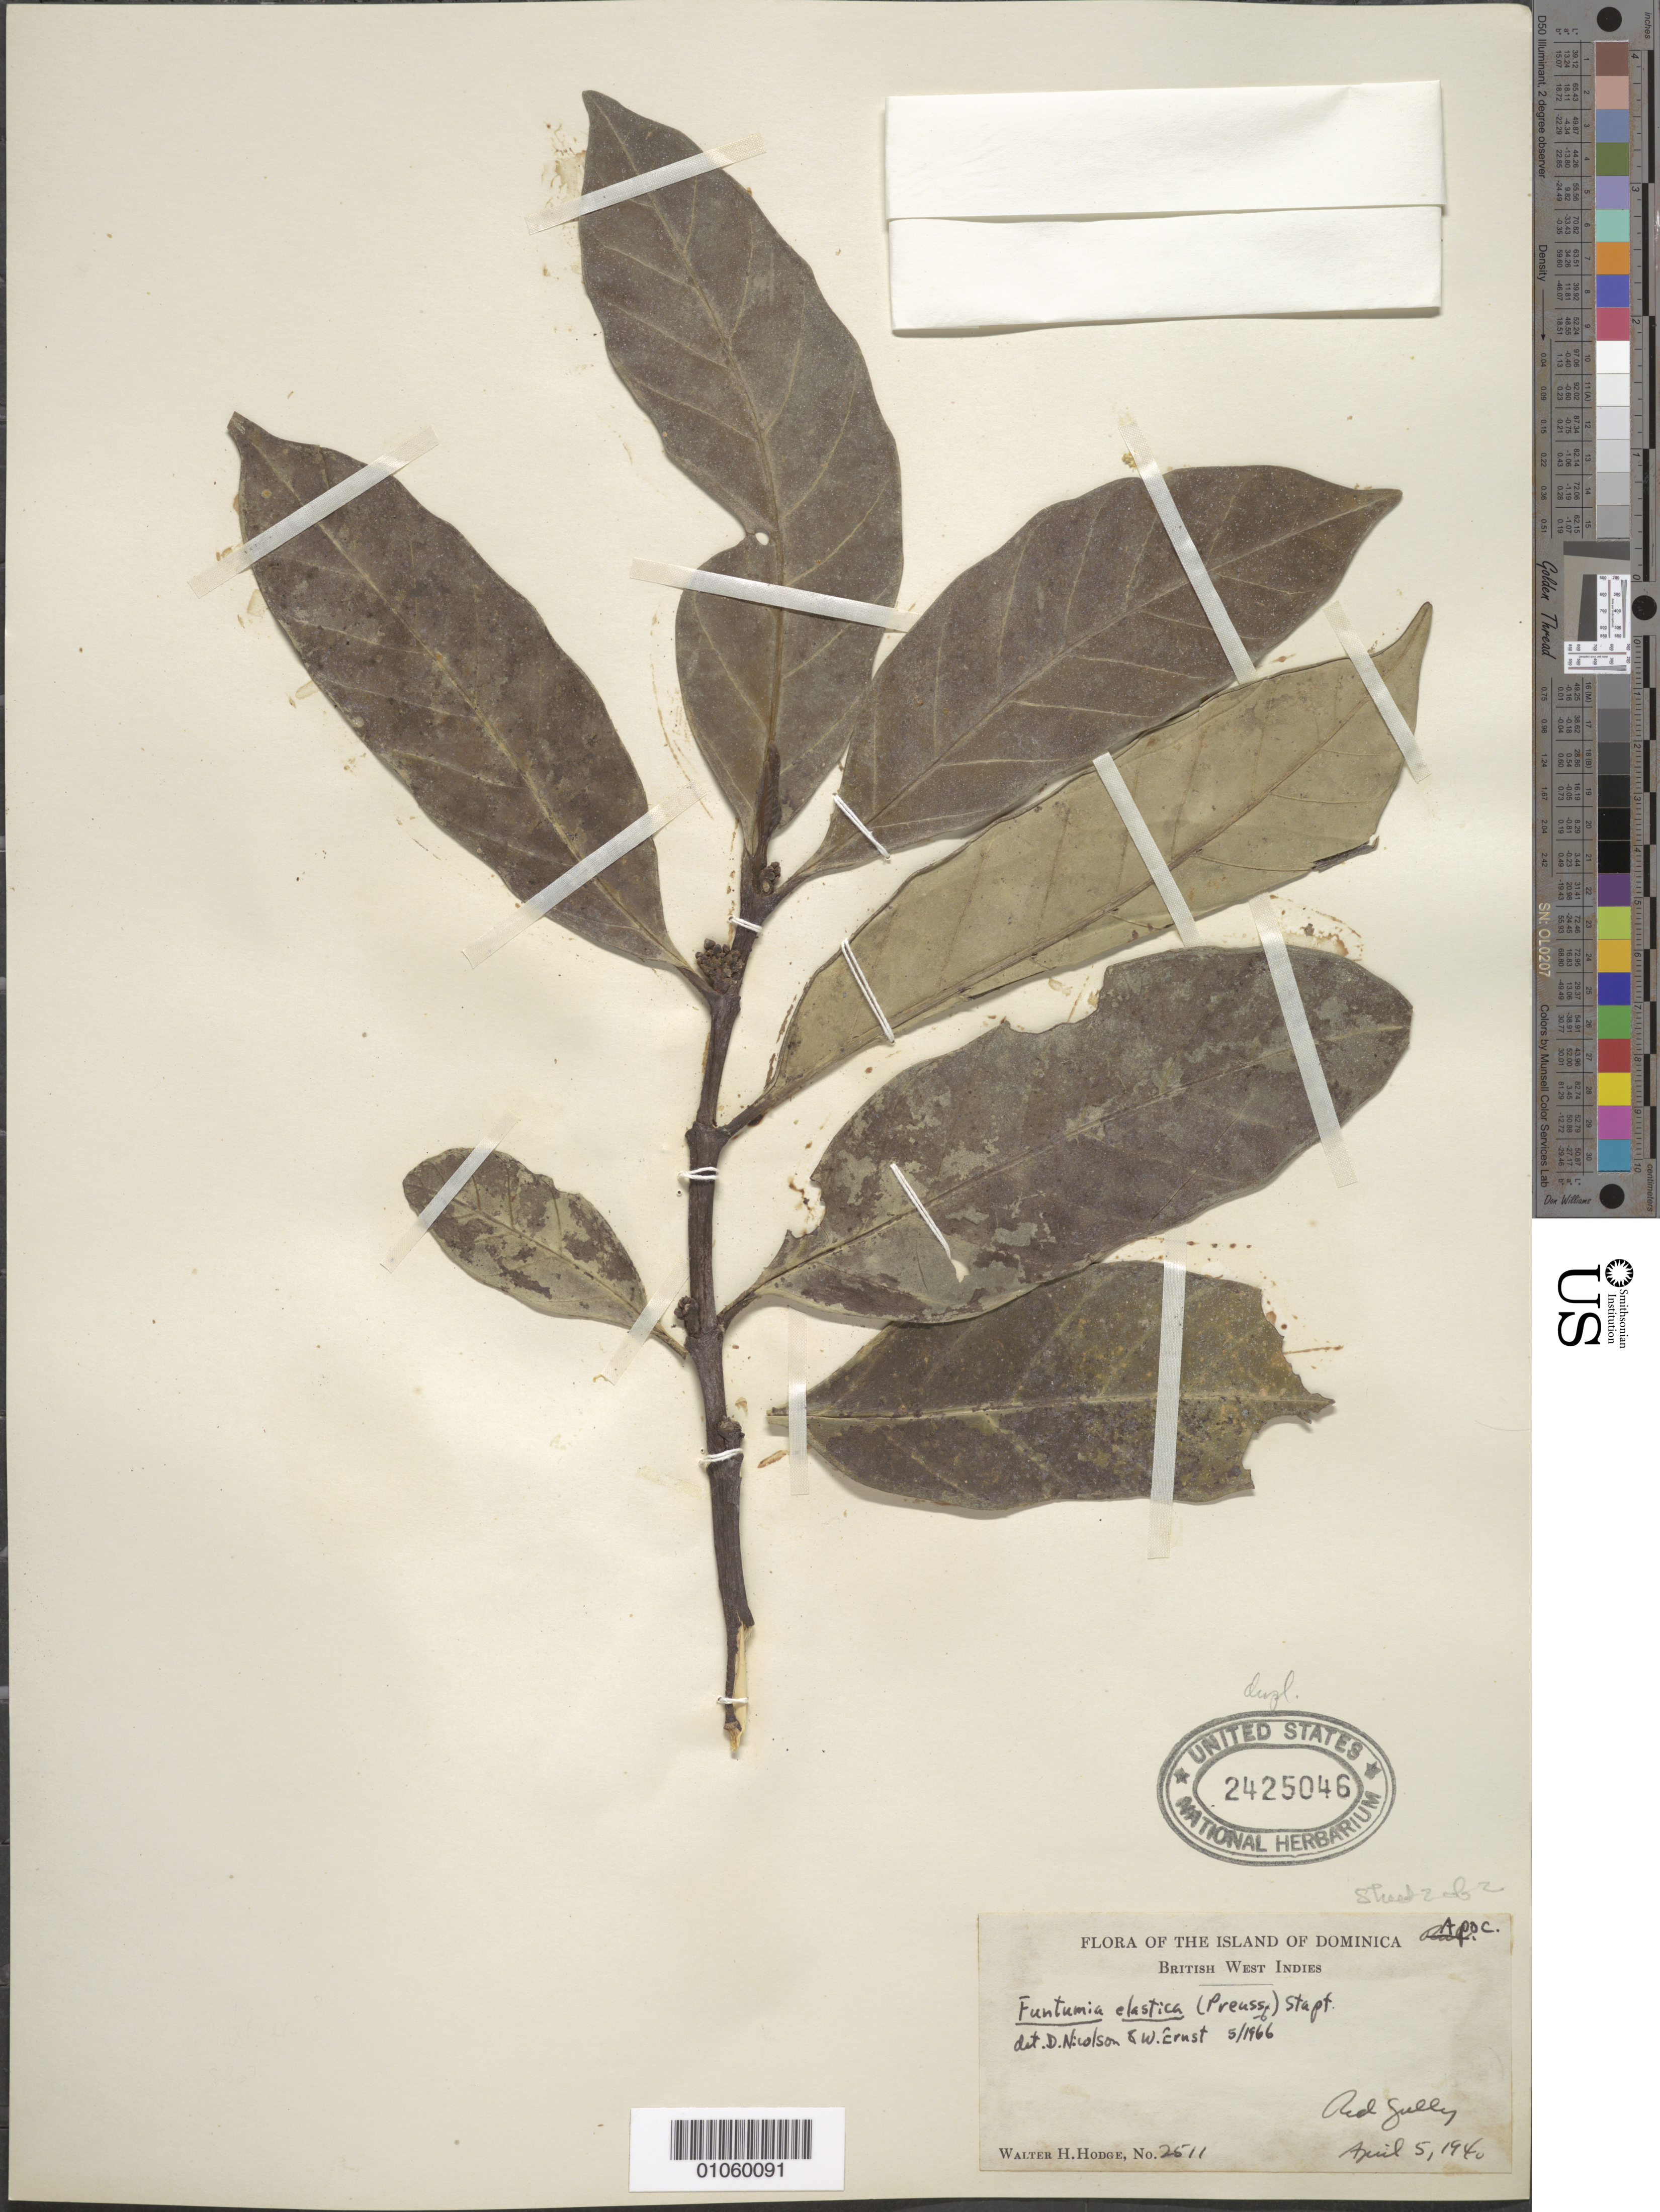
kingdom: Plantae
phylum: Tracheophyta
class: Magnoliopsida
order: Gentianales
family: Apocynaceae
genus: Funtumia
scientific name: Funtumia elastica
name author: Stapf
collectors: W. Hodge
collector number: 2511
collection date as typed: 05 Apr 1940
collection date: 1940-04-05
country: Dominica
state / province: St. Paul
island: Dominica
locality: Red Gully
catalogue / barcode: US 2425046